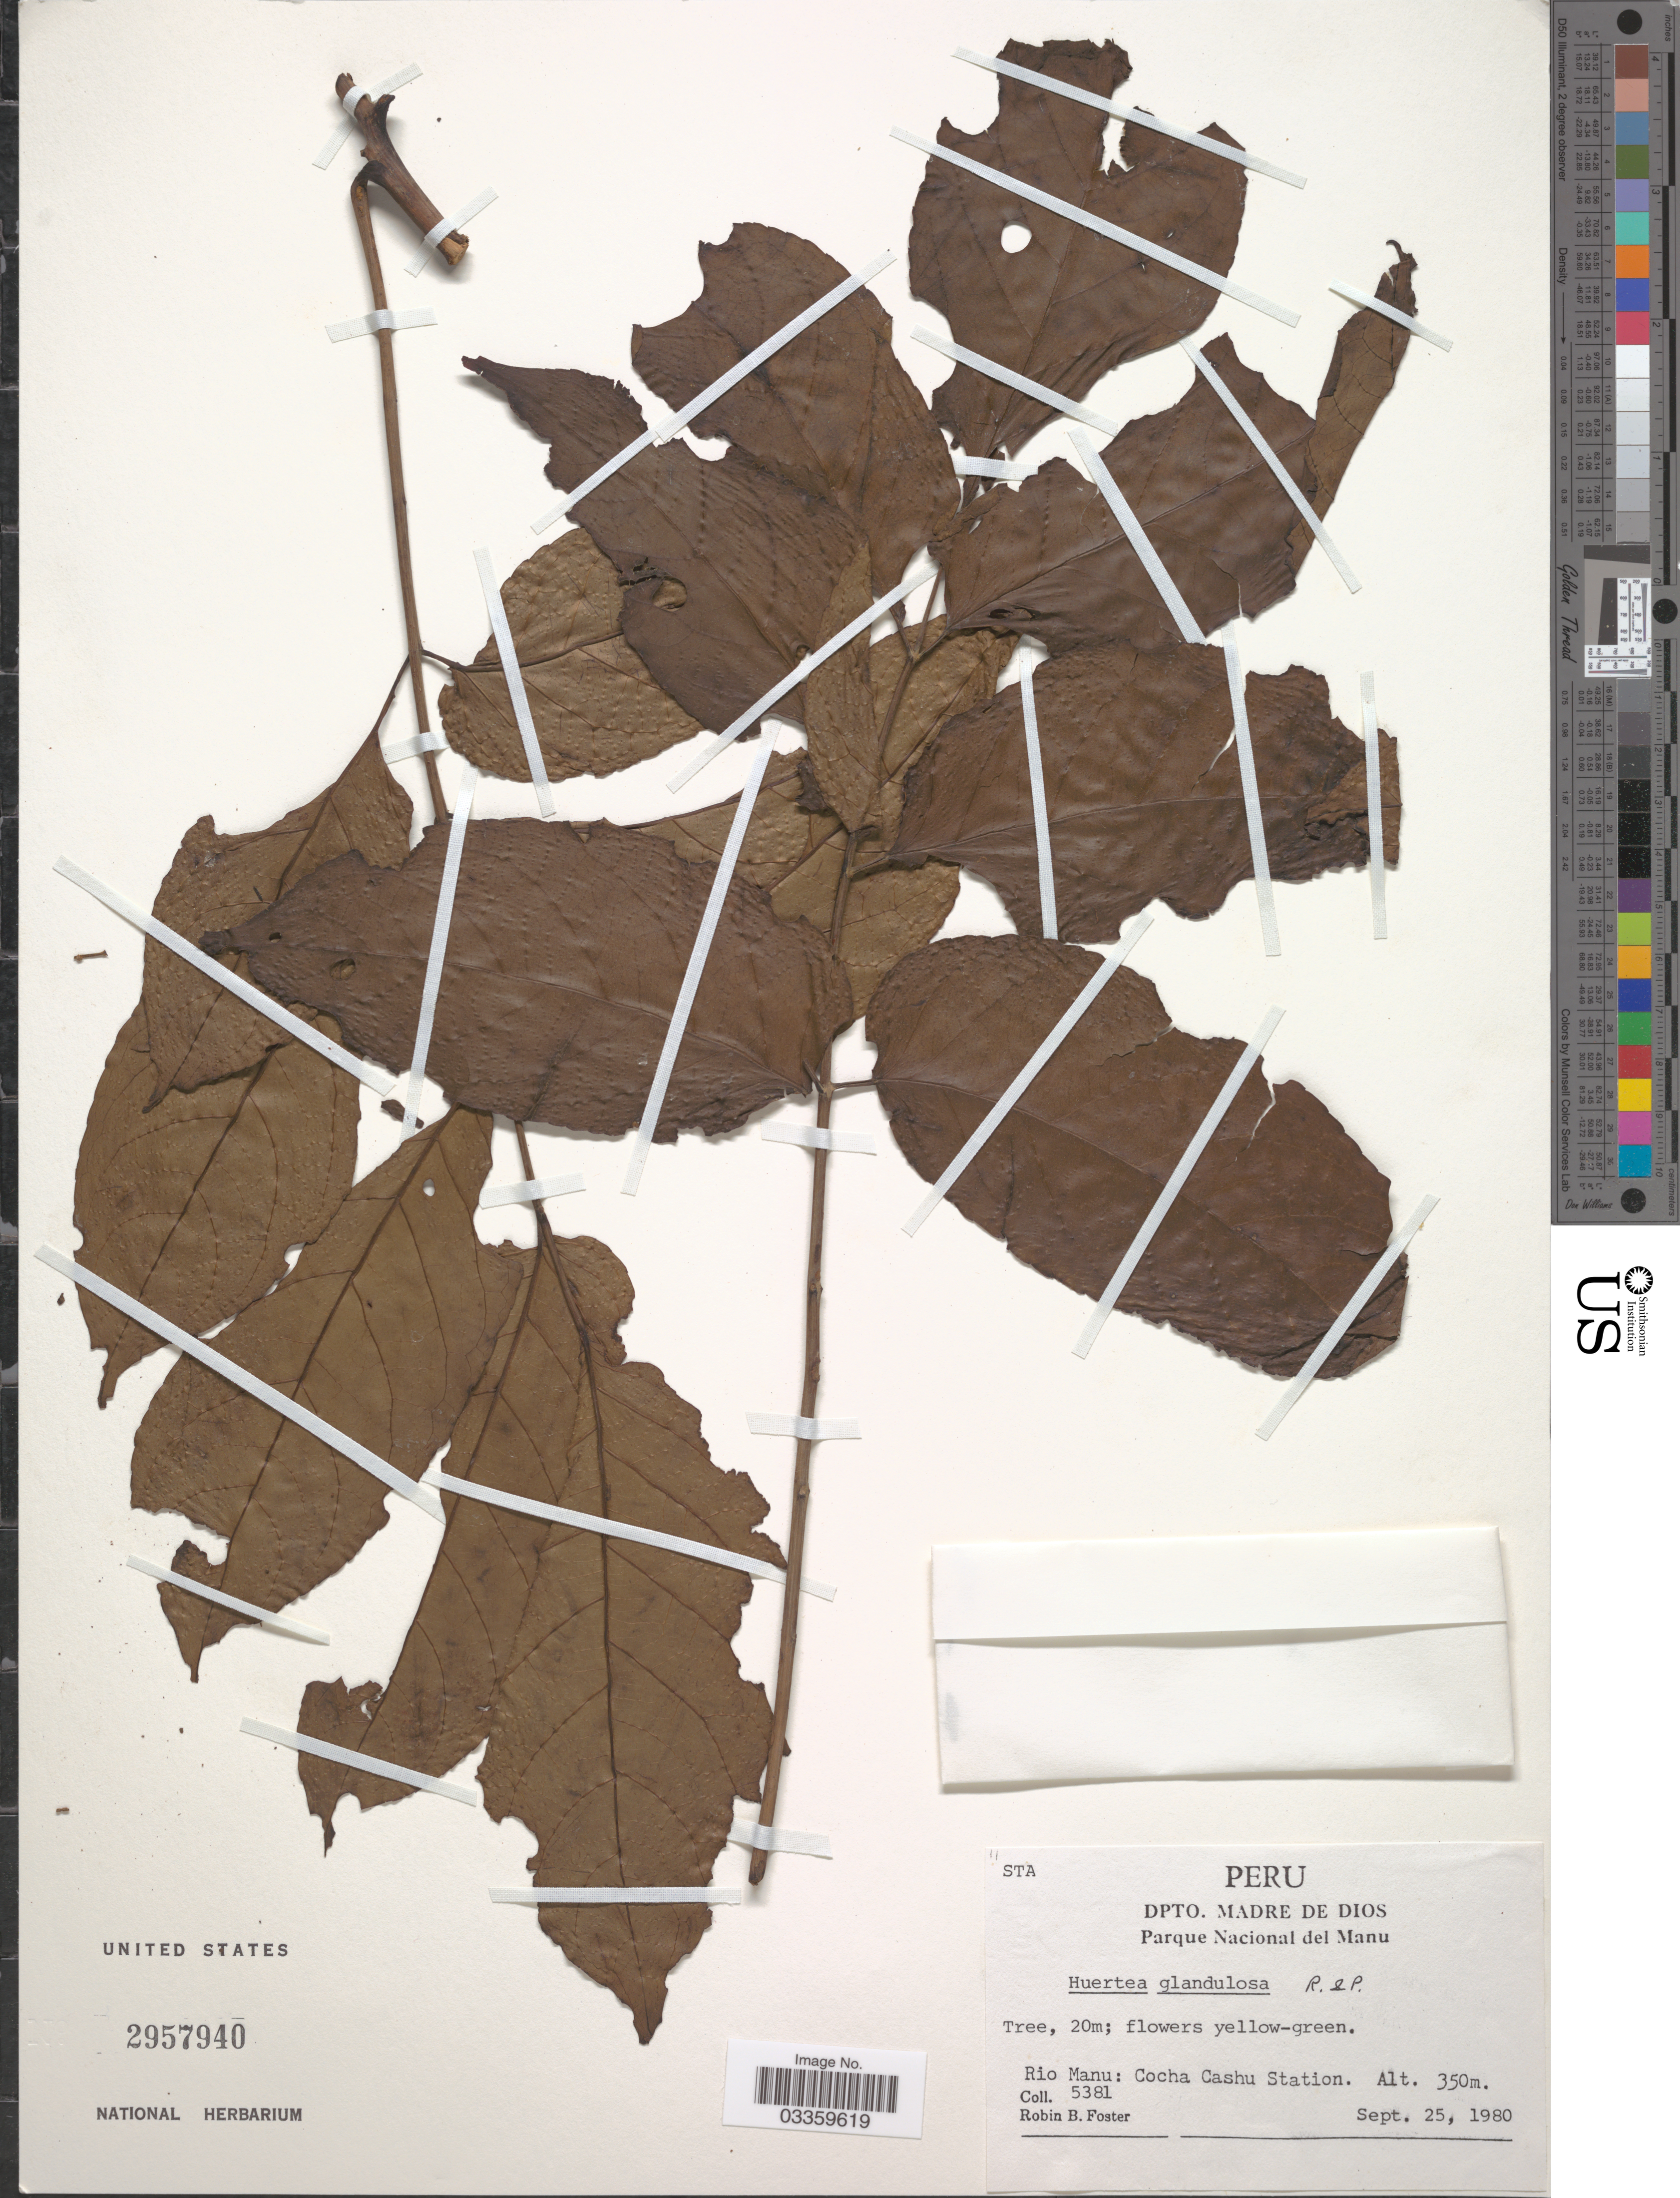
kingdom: Plantae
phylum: Tracheophyta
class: Magnoliopsida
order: Huerteales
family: Tapisciaceae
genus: Huertea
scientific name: Huertea glandulosa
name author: Ruiz & Pav.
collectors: R. B. Foster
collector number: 5381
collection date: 1980-09-25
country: Peru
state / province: Madre de Dios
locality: Dpto. Madre de Dios, Parque Nacional del Manu, Rio Manu: Cocha Cashu Station.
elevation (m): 350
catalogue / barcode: US 2957940